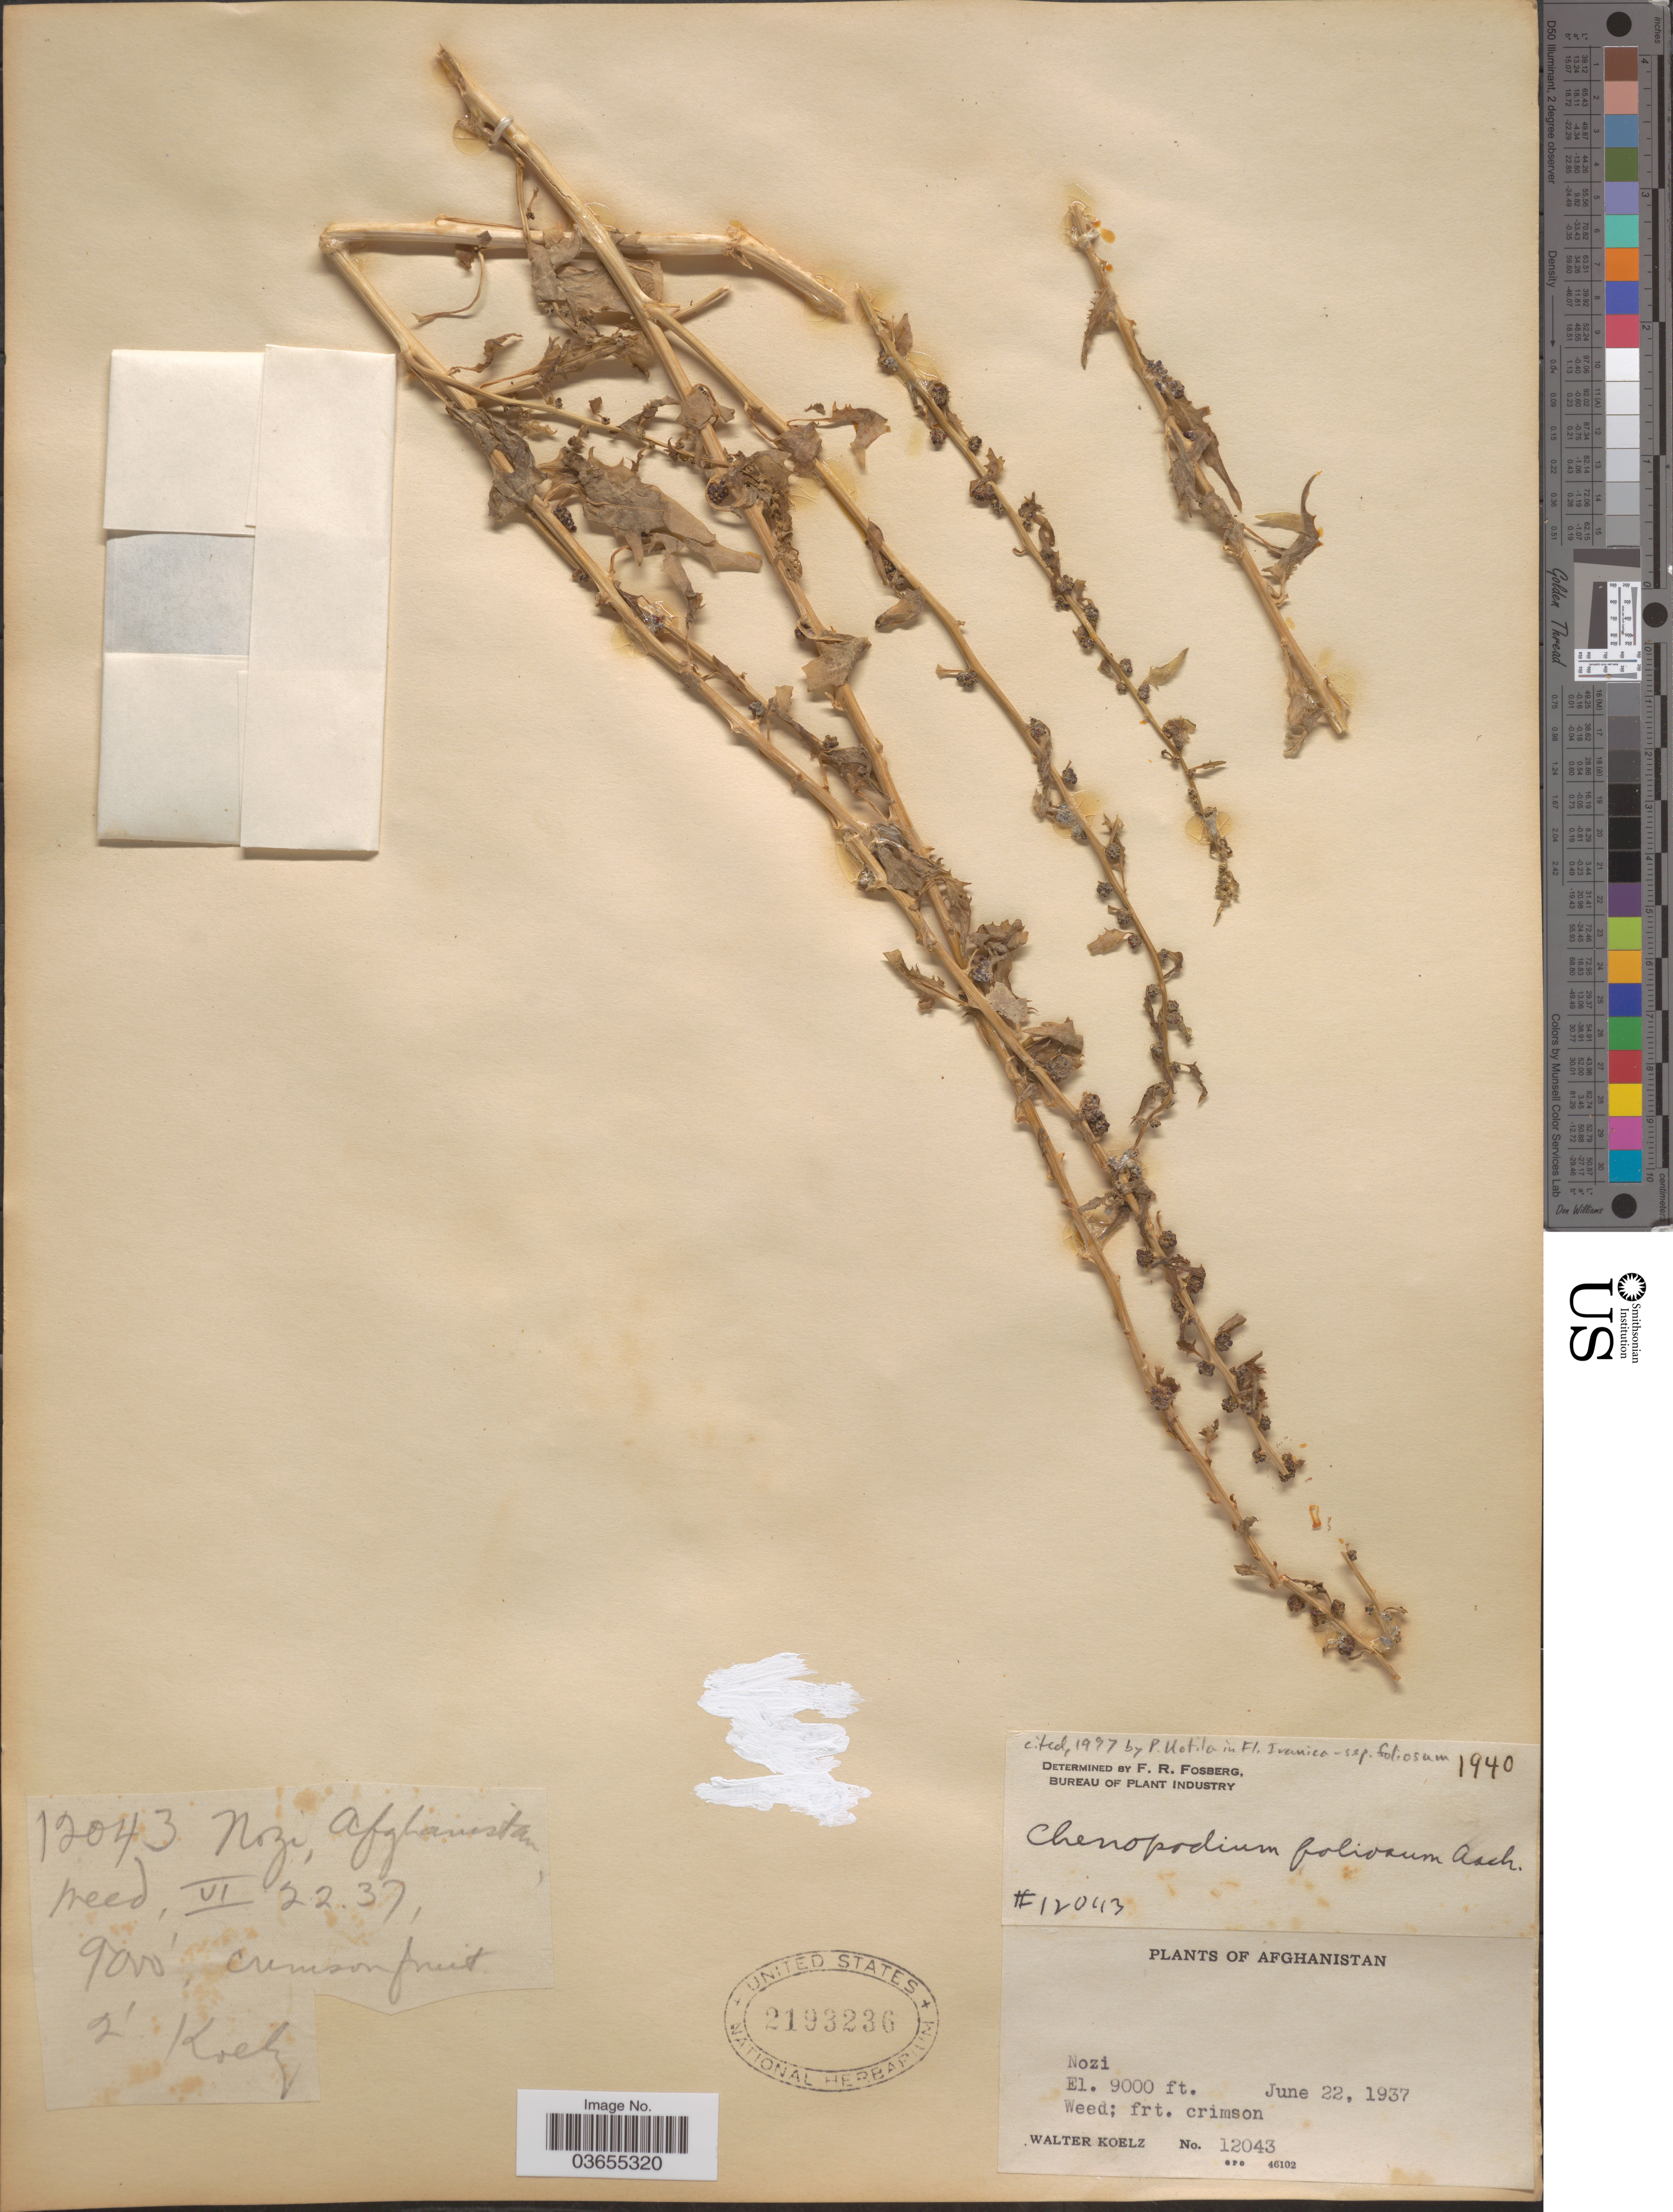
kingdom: Plantae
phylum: Tracheophyta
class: Magnoliopsida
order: Caryophyllales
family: Amaranthaceae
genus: Chenopodium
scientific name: Chenopodium foliosum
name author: Asch.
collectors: W. N. Koelz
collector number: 12043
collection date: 1937-06-22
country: Afghanistan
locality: Nozi.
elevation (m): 2743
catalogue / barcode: US 2193236